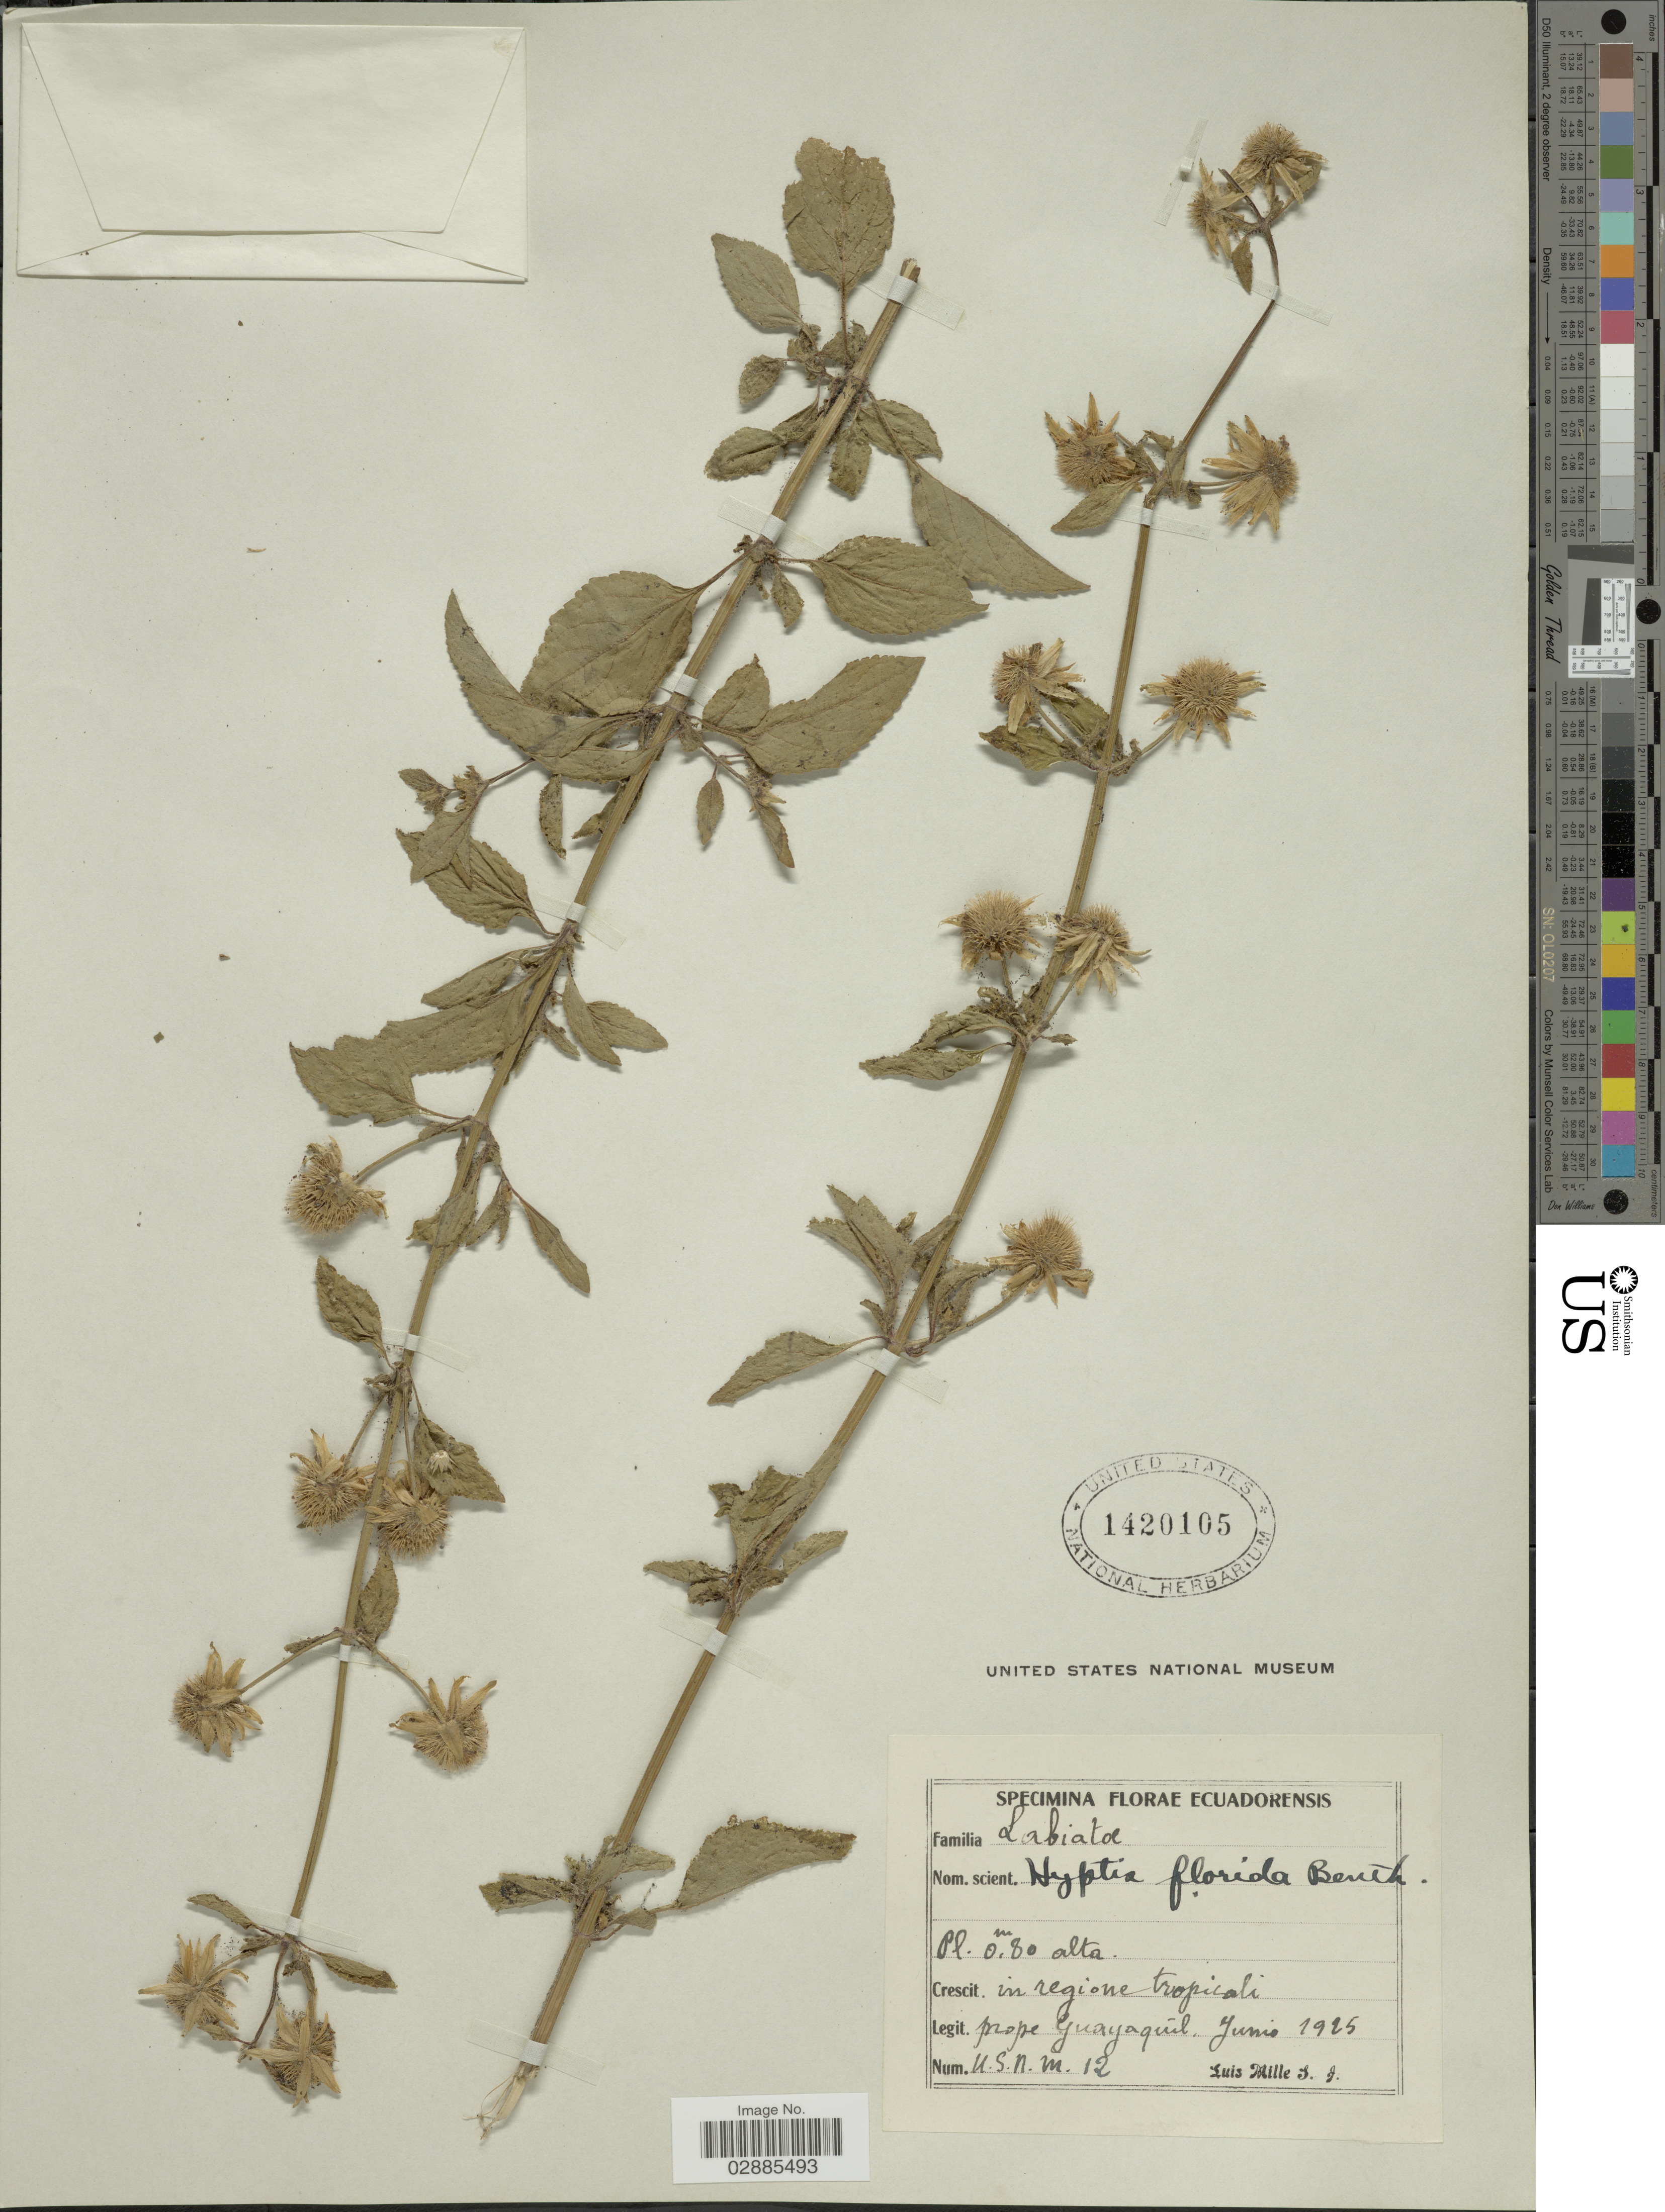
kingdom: Plantae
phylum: Tracheophyta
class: Magnoliopsida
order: Lamiales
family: Lamiaceae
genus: Hyptis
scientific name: Hyptis florida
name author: Benth.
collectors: L. Mille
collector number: U.S.N.M.12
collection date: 1925-06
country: Ecuador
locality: Prope Guayaquil.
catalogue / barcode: US 1420105